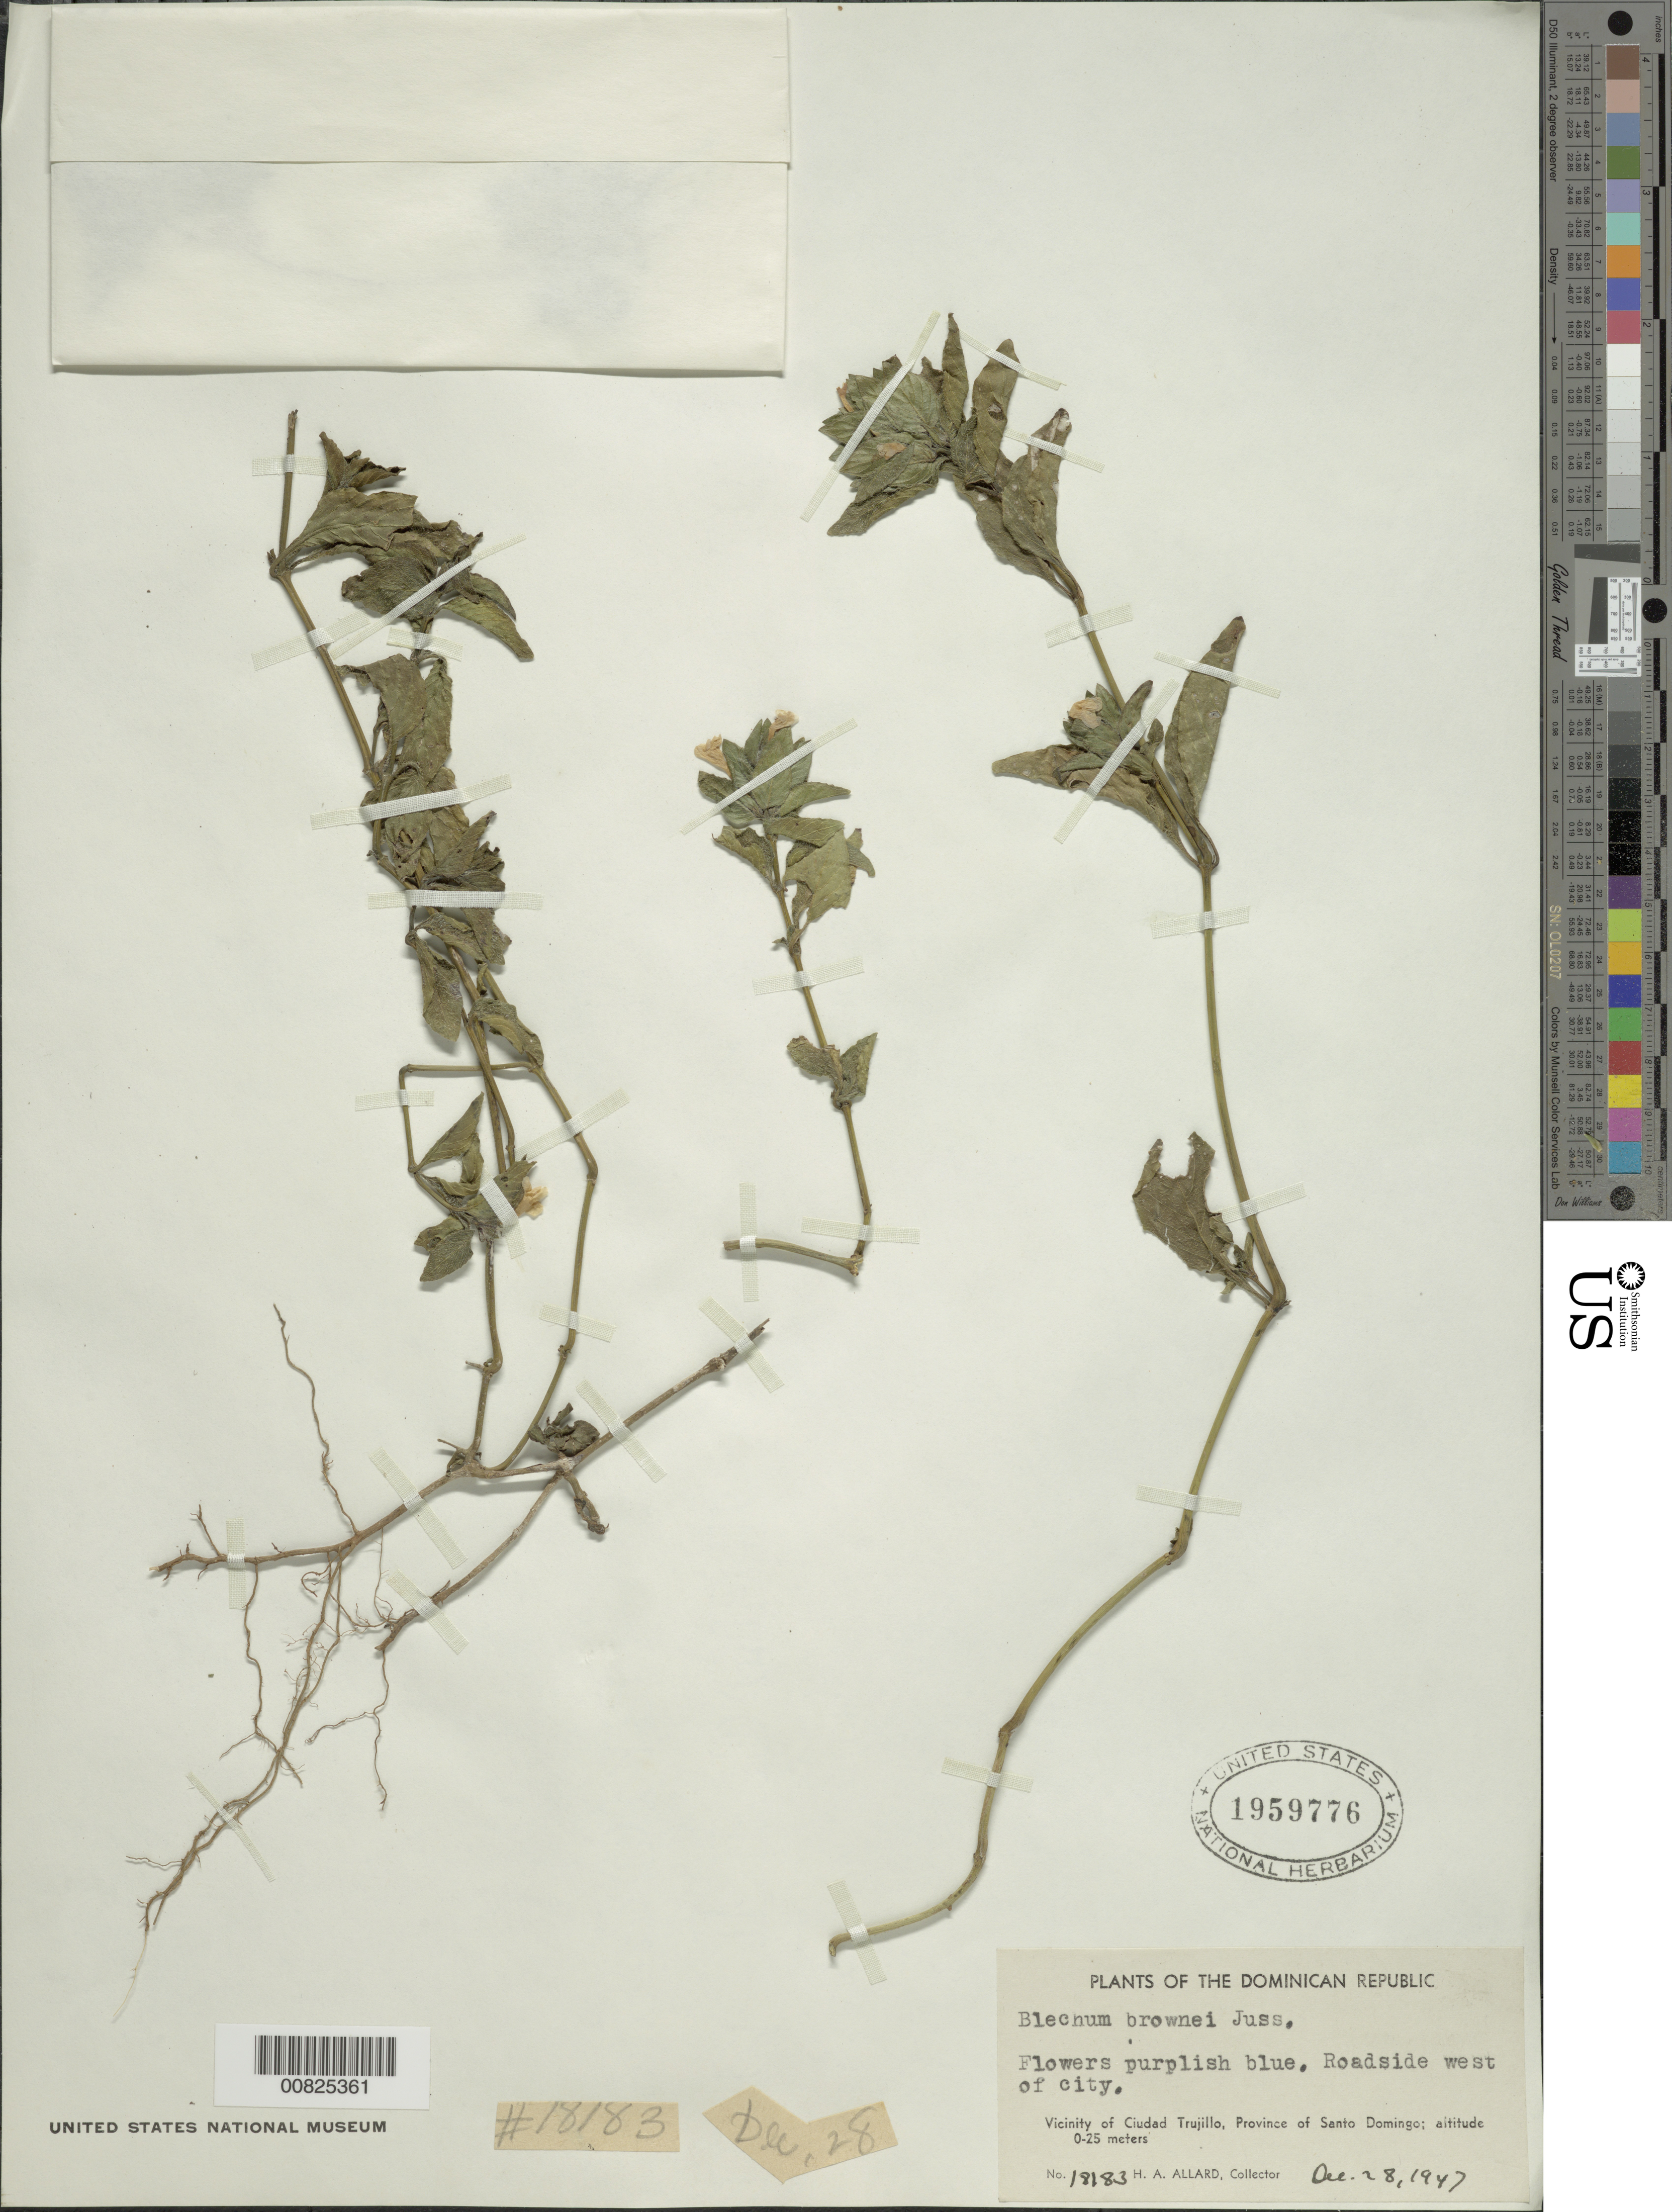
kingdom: Plantae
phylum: Tracheophyta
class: Magnoliopsida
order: Lamiales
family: Acanthaceae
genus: Blechum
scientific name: Blechum pyramidatum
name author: (Lam.) Urb.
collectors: H. A. Allard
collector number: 18183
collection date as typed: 28 Dec 1947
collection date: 1947-12-28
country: Dominican Republic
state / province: Distrito Nacional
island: Hispaniola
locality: Vicinity of Santo Domingo, W of city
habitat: Roadside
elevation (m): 0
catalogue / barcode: US 1959776